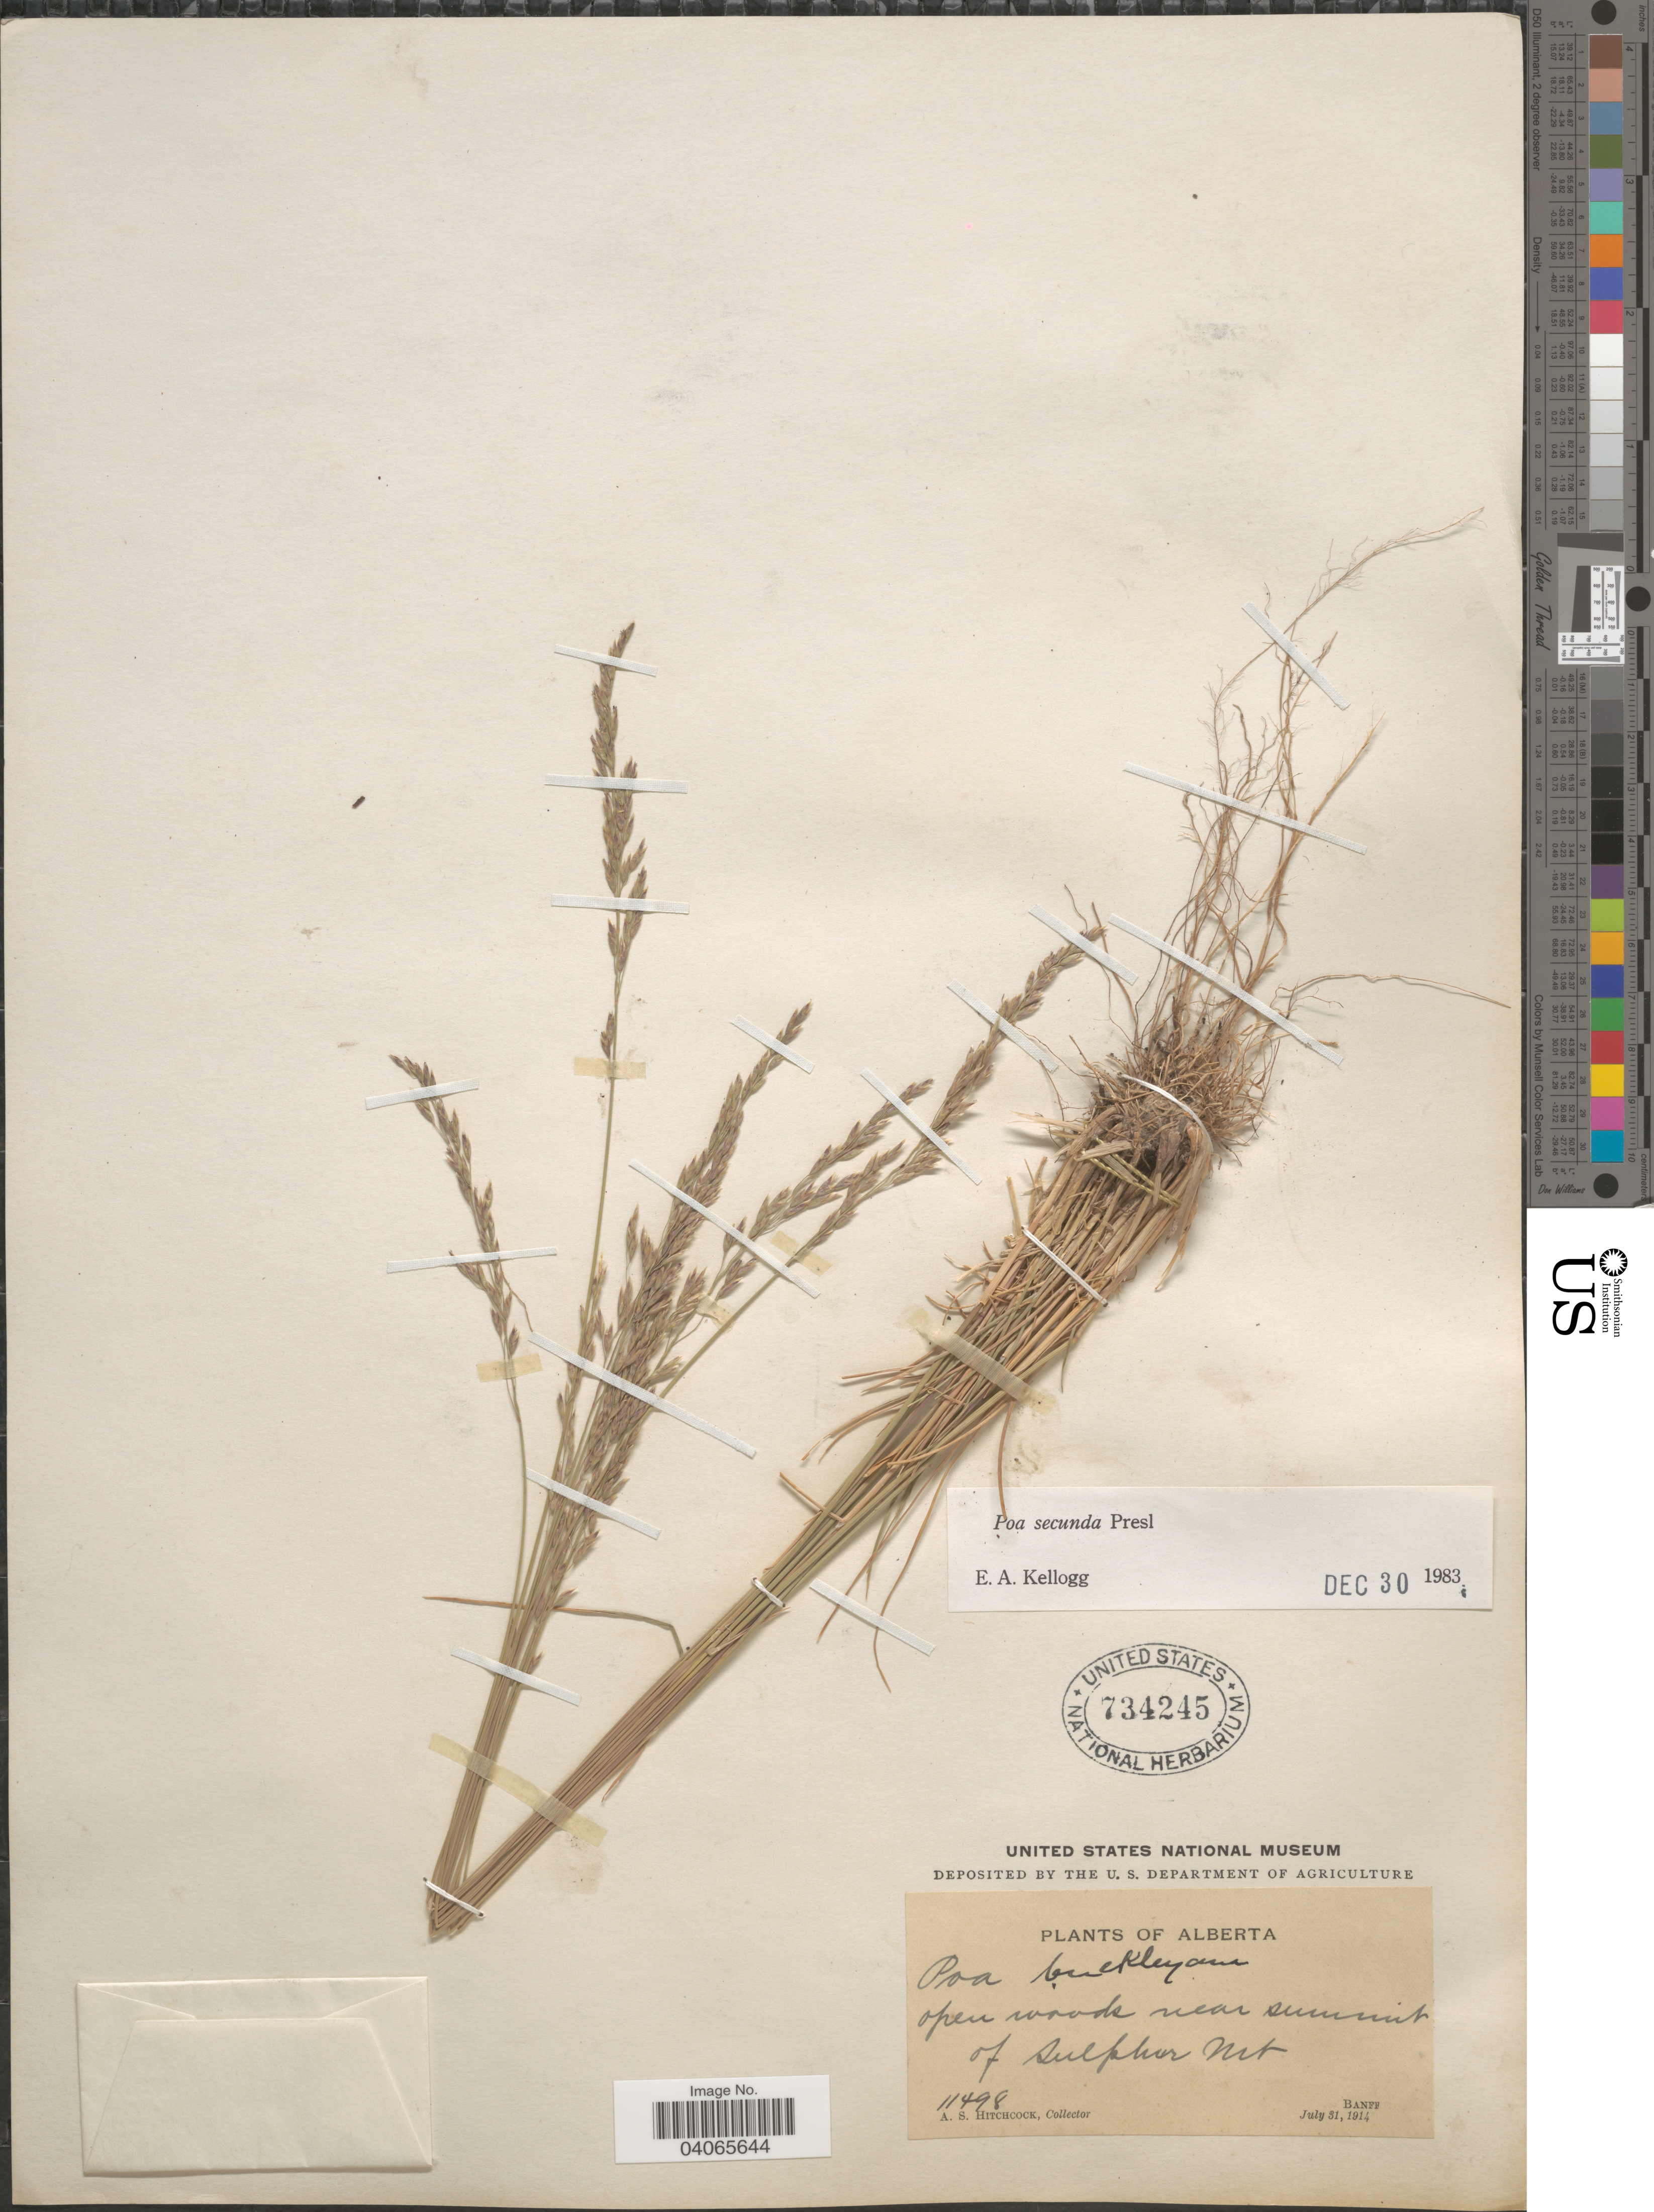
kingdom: Plantae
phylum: Tracheophyta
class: Liliopsida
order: Poales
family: Poaceae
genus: Poa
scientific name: Poa secunda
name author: J. Presl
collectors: A. S. Hitchcock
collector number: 11498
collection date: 1914-07-31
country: Canada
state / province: Alberta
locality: Open woods near summit of Sulphur Mt. Banff.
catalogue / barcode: US 734245